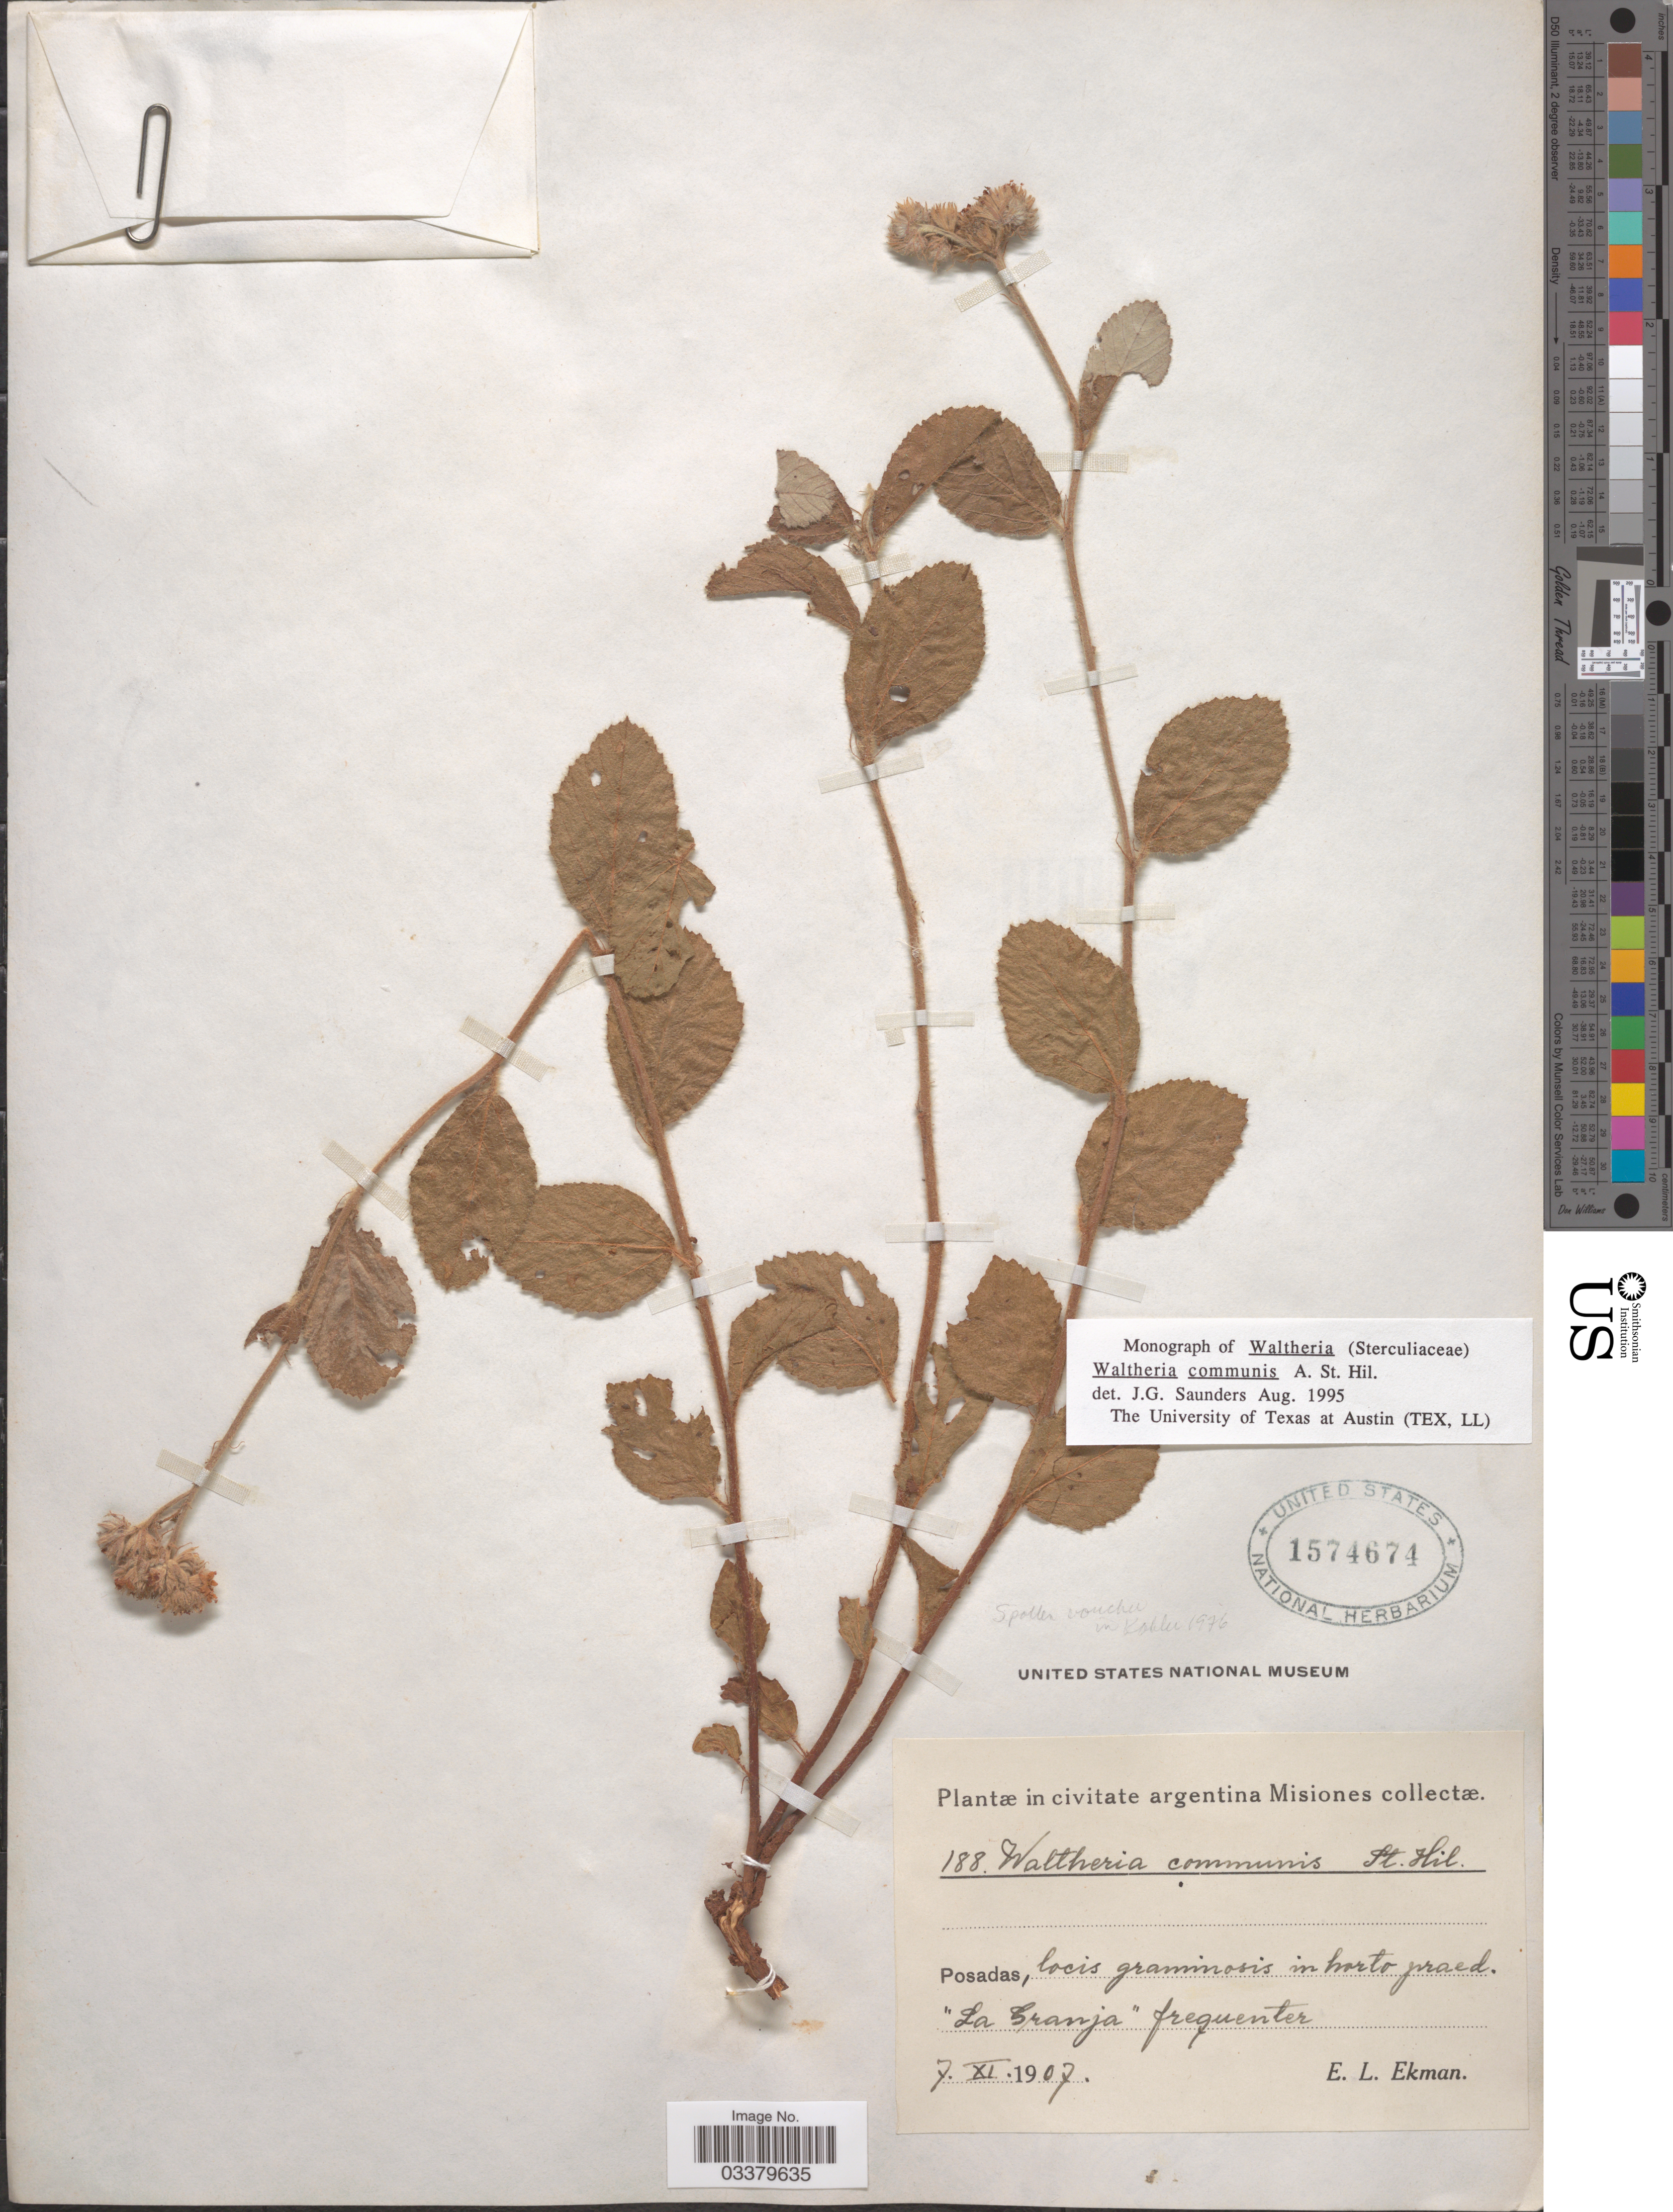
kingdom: Plantae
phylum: Tracheophyta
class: Magnoliopsida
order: Malvales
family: Malvaceae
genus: Waltheria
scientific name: Waltheria communis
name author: A. St.-Hil.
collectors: E. L. Ekman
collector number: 188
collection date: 1907-11-07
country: Argentina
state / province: Misiones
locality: Posadas, locis graminosis in horto praed. "La Granja" frequenter.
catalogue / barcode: US 1574674